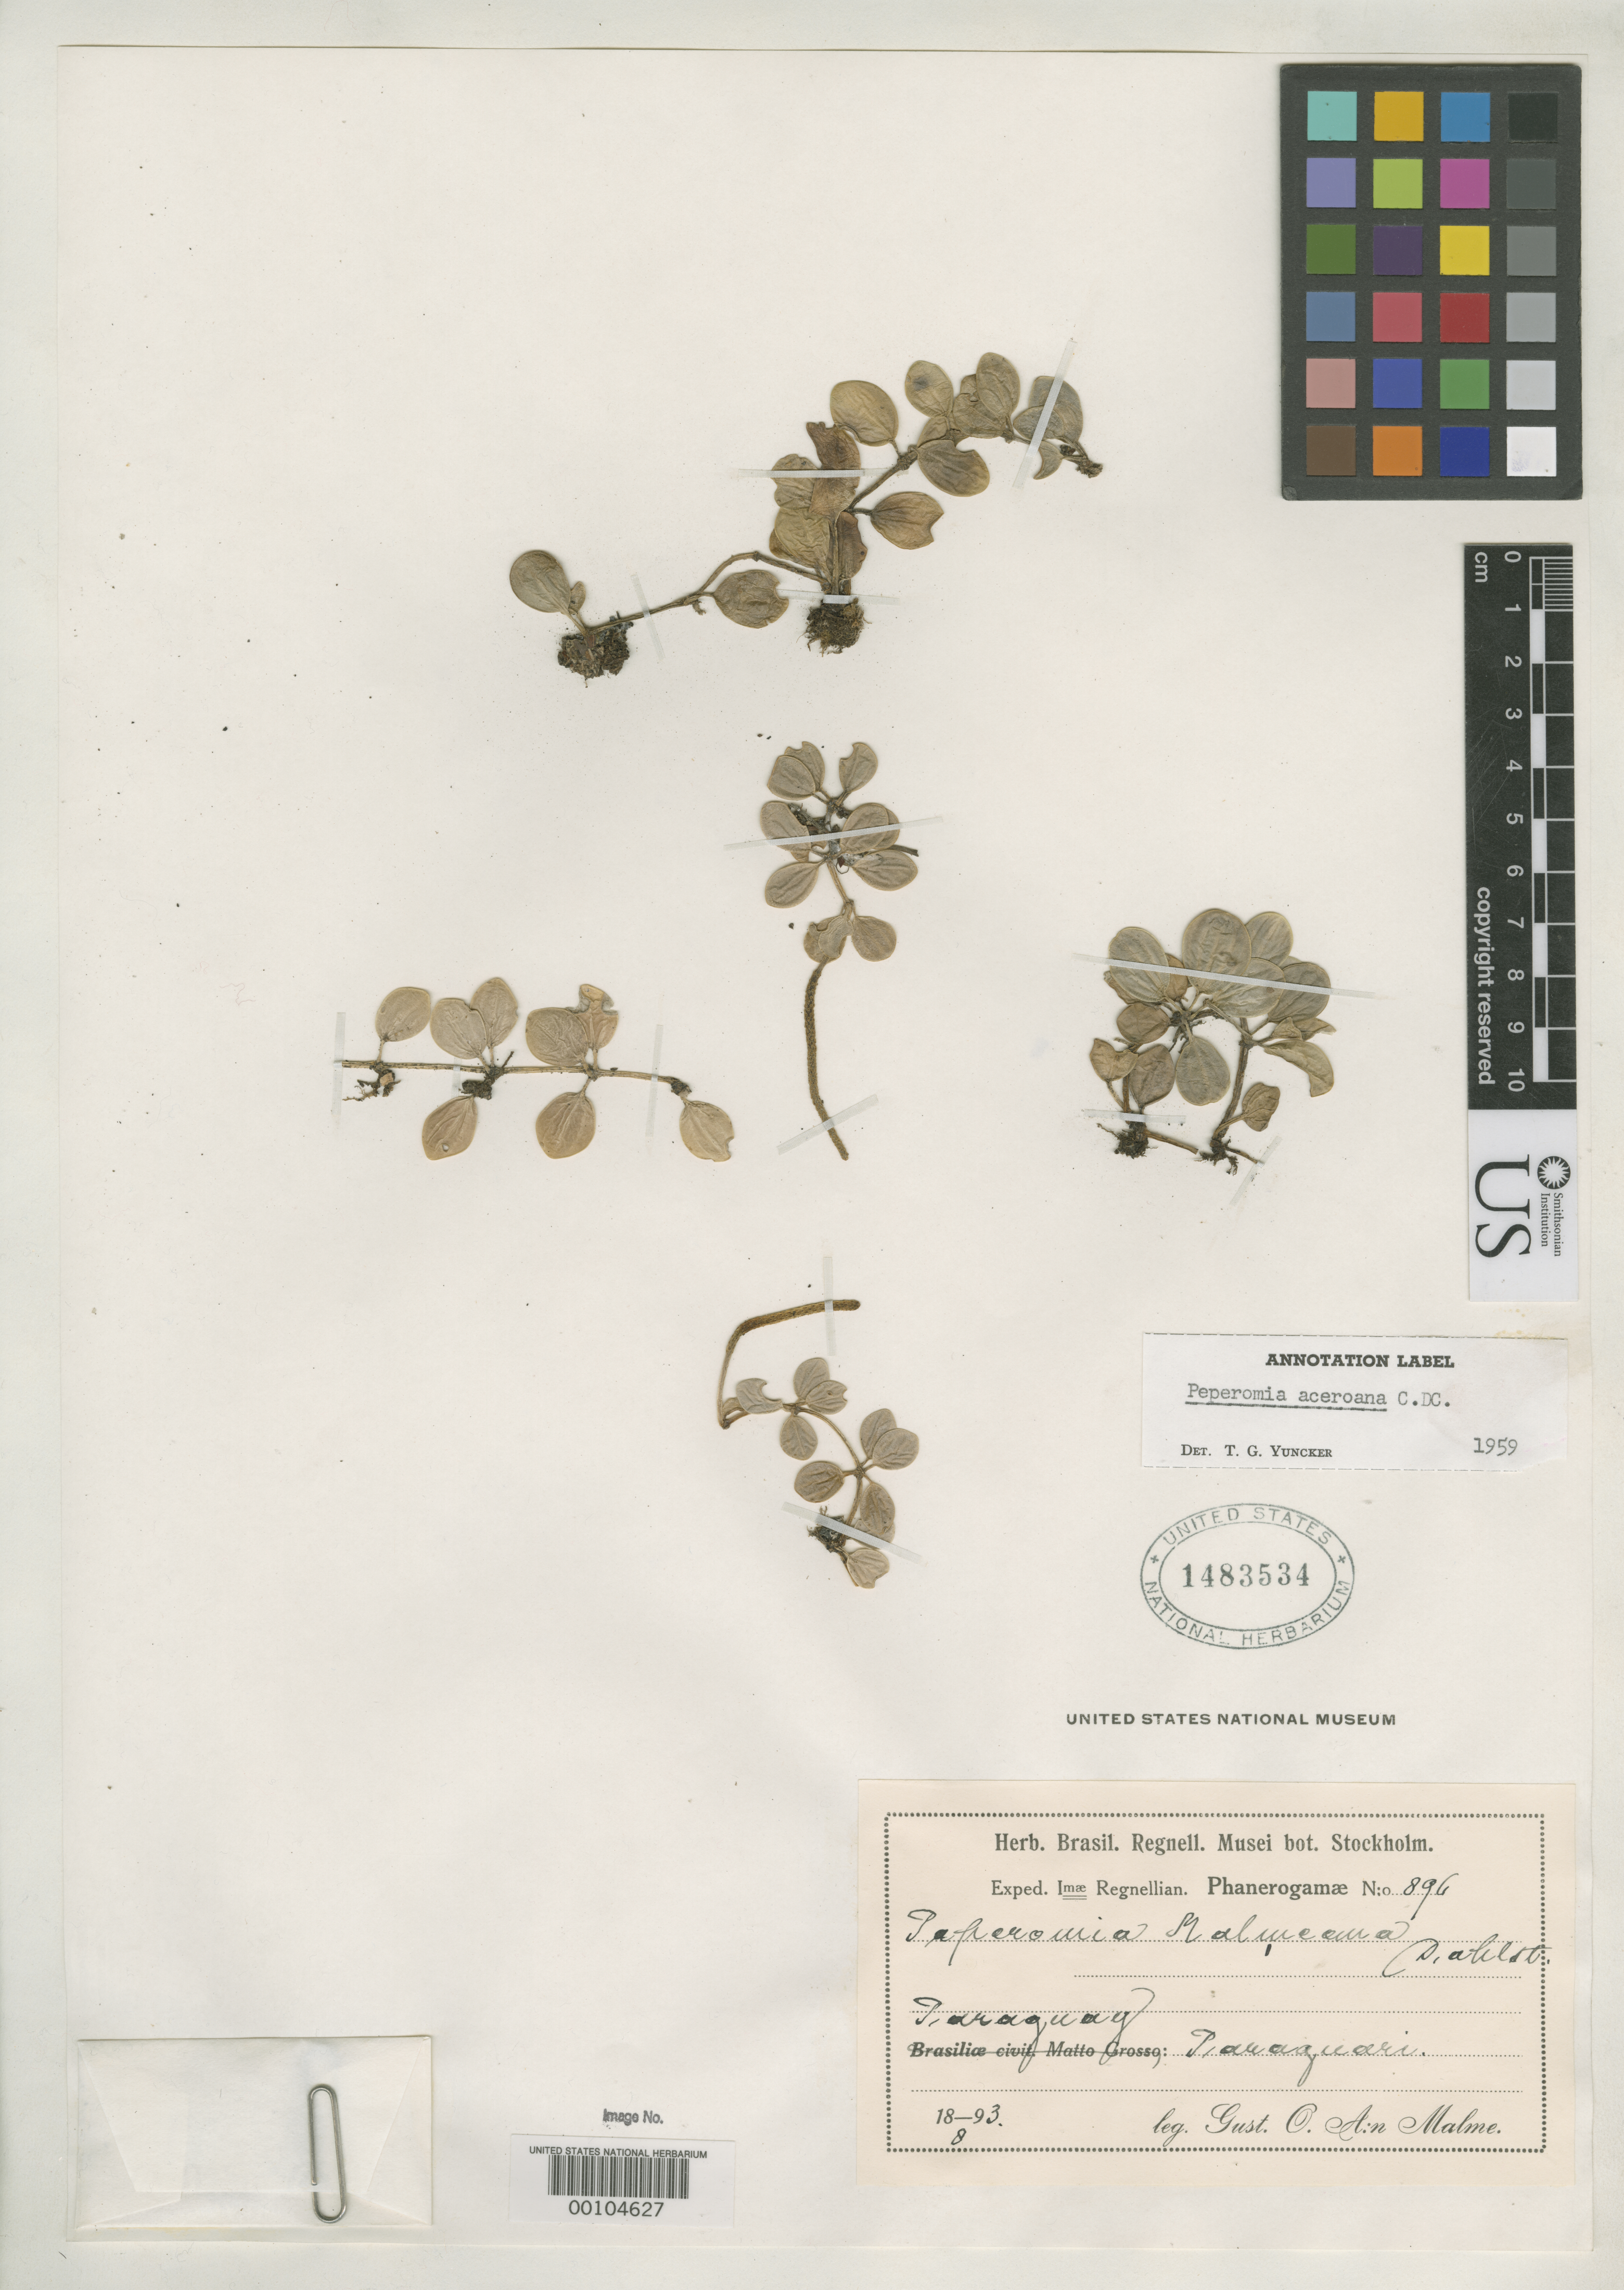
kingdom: Plantae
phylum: Tracheophyta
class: Magnoliopsida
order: Piperales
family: Piperaceae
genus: Peperomia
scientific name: Peperomia malmeana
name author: Dahlst.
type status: Isotype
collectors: G. O. A. Malme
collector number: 896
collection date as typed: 1893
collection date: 1893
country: Paraguay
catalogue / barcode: US 1483534